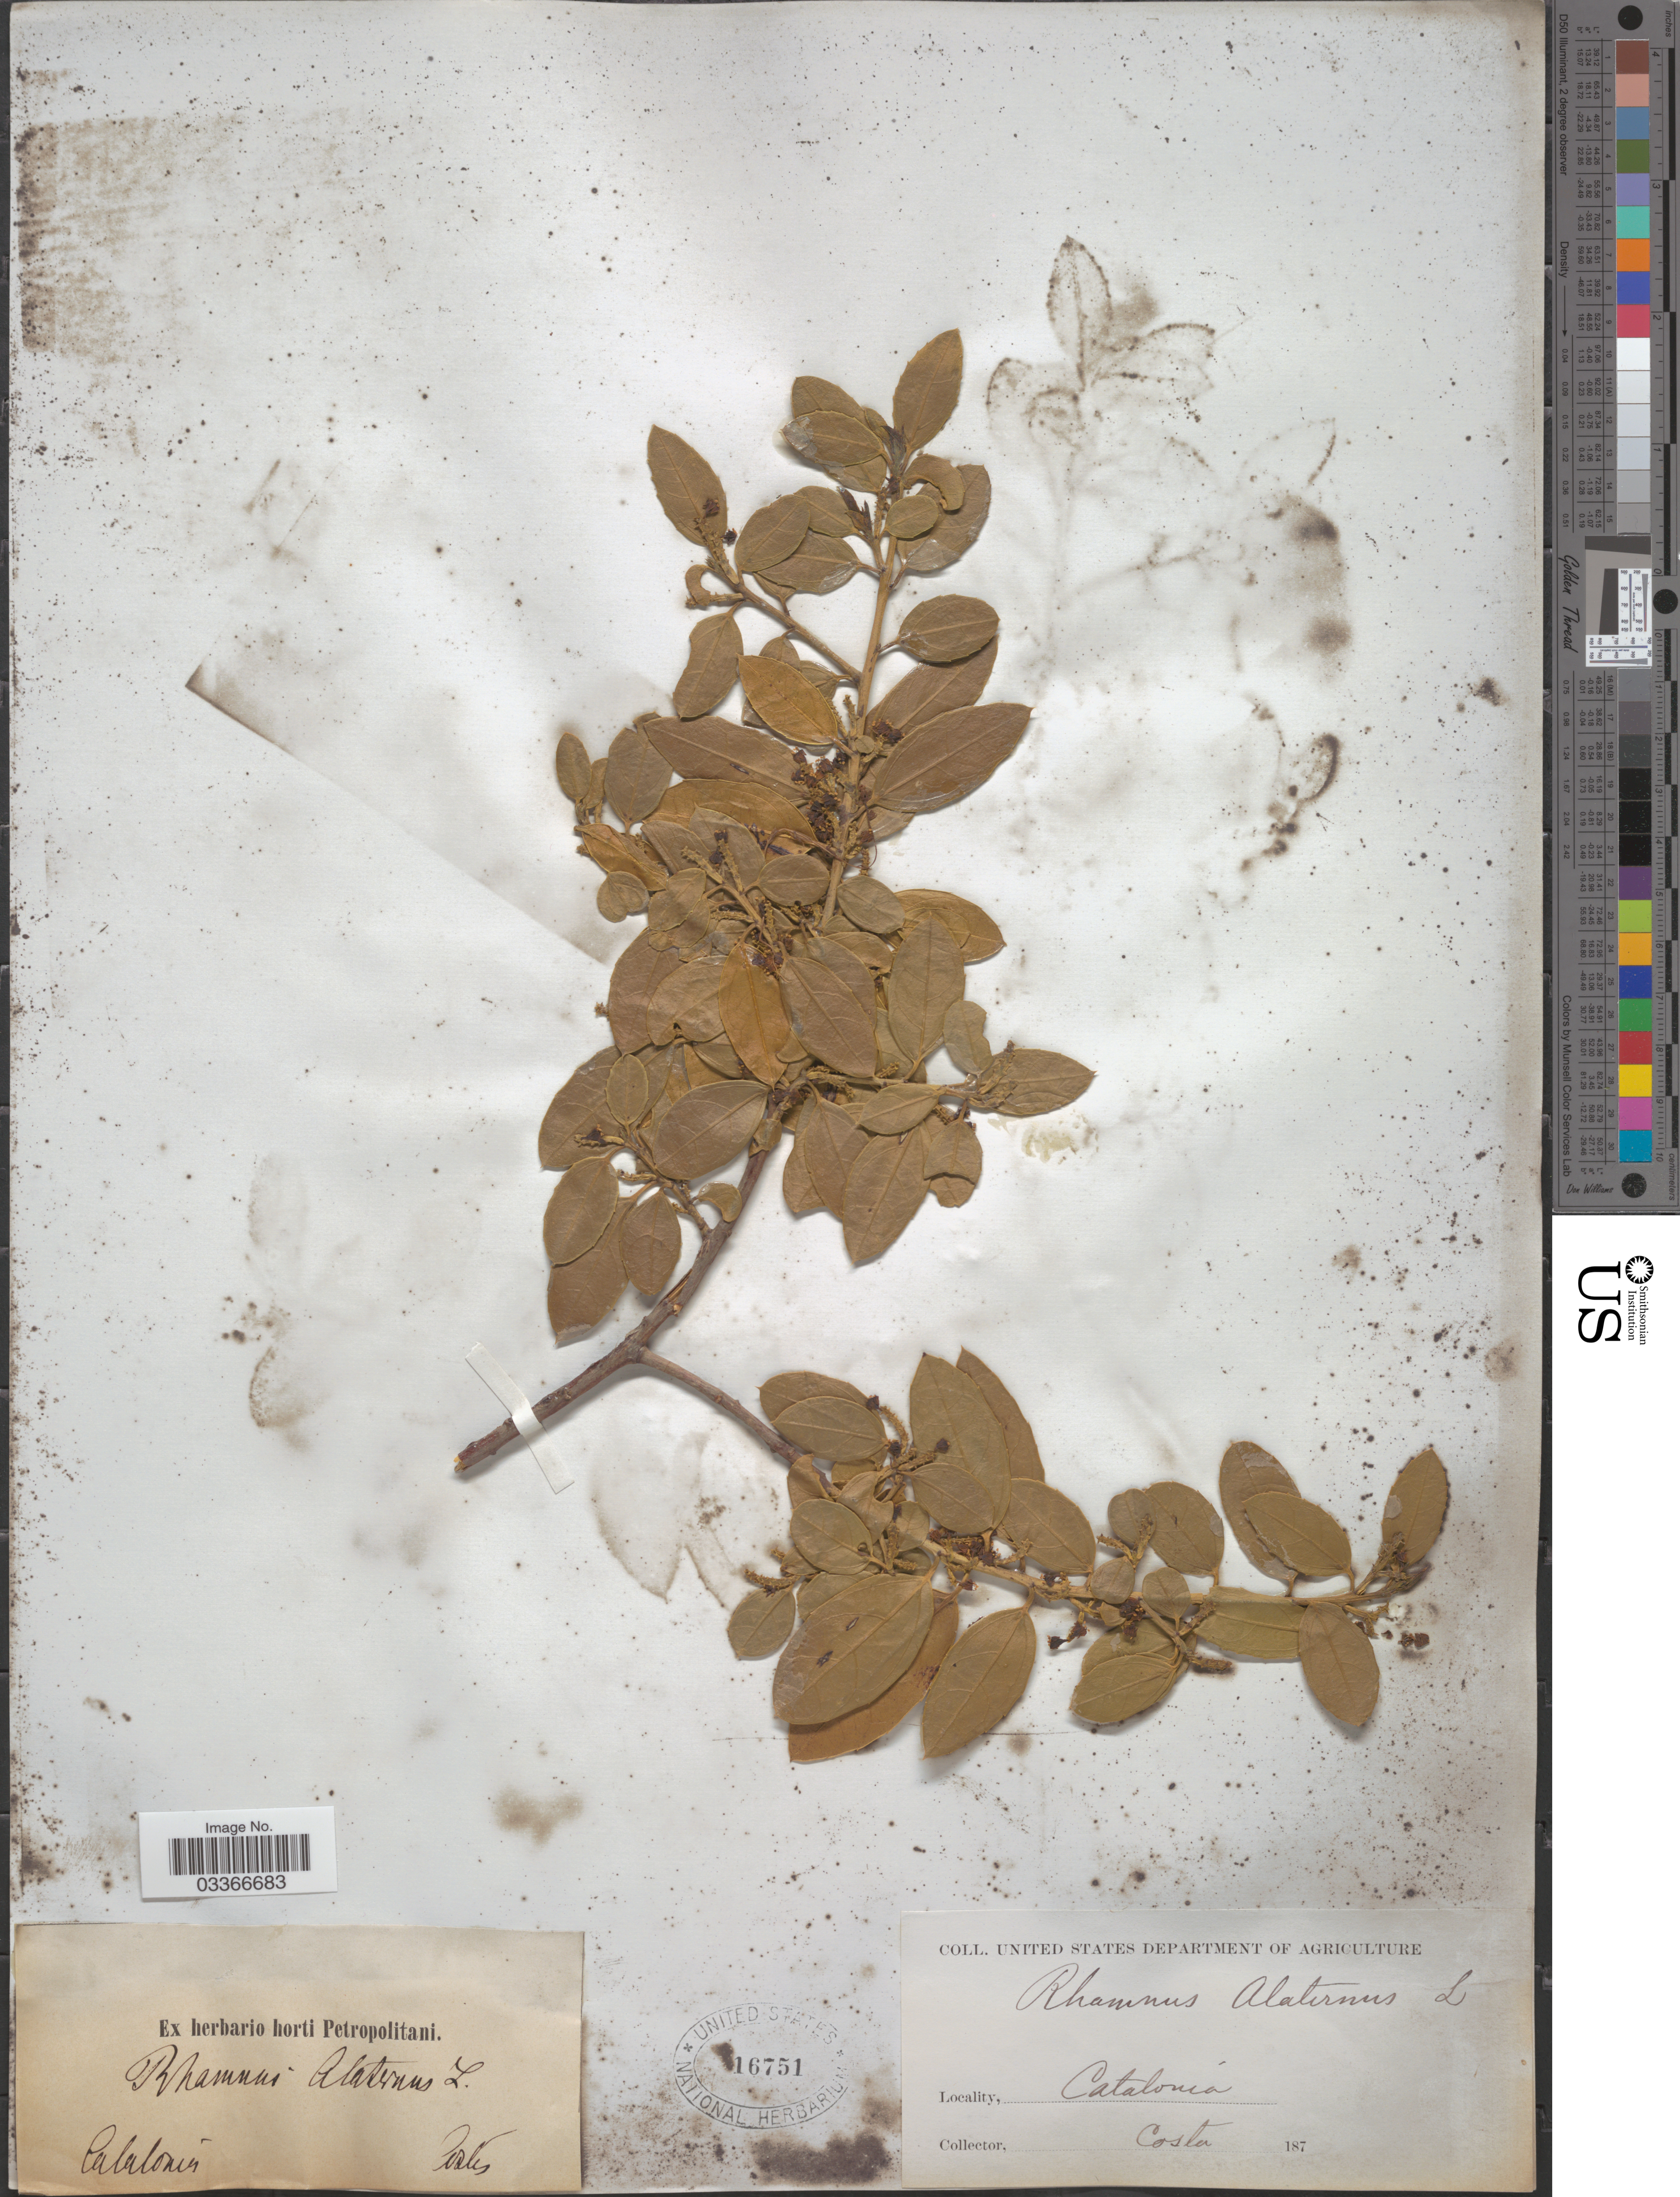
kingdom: Plantae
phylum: Tracheophyta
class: Magnoliopsida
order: Rosales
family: Rhamnaceae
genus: Rhamnus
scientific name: Rhamnus alaternus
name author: L.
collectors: -. Costa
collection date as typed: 187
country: Spain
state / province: Catalunya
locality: Catalonia.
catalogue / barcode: US 16751